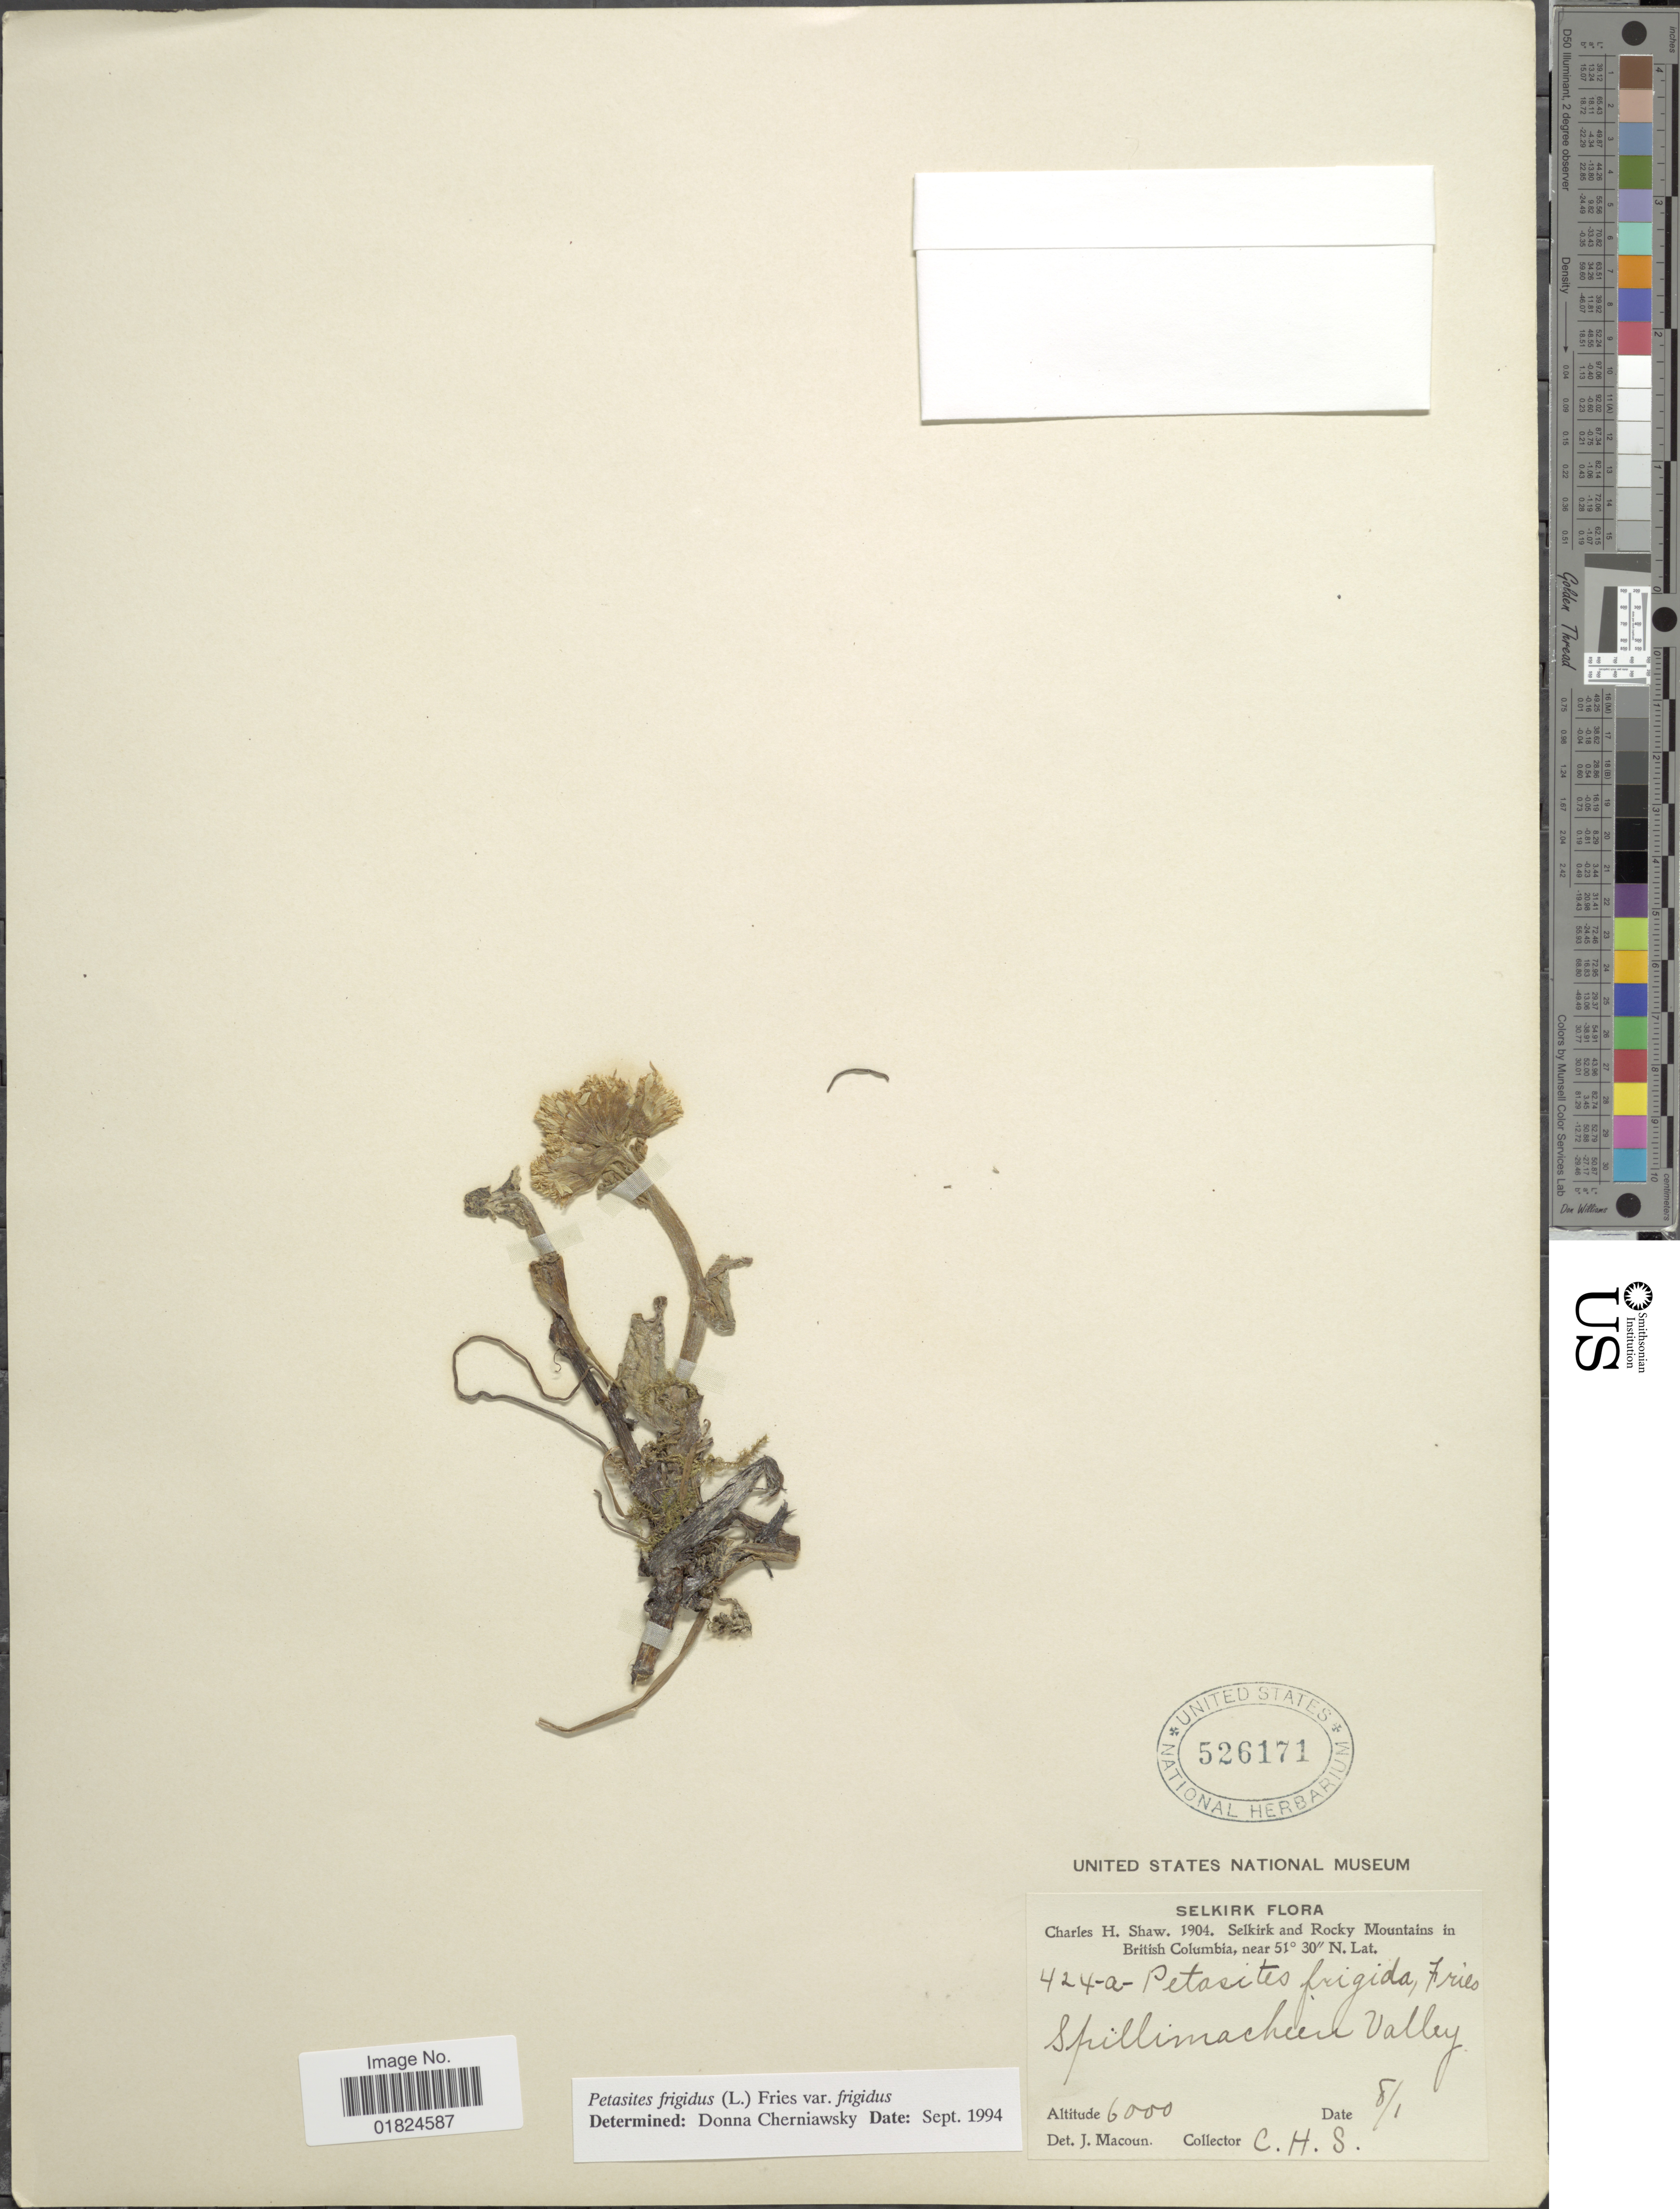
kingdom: Plantae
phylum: Tracheophyta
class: Magnoliopsida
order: Asterales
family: Asteraceae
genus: Petasites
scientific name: Petasites frigidus var. frigidus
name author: (L.) Fr.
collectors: C. H. Shaw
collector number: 424-a-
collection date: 1904-01-08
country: Canada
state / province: British Columbia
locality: Selkirk and Rocky Mountains in British Columbia.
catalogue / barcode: US 526171